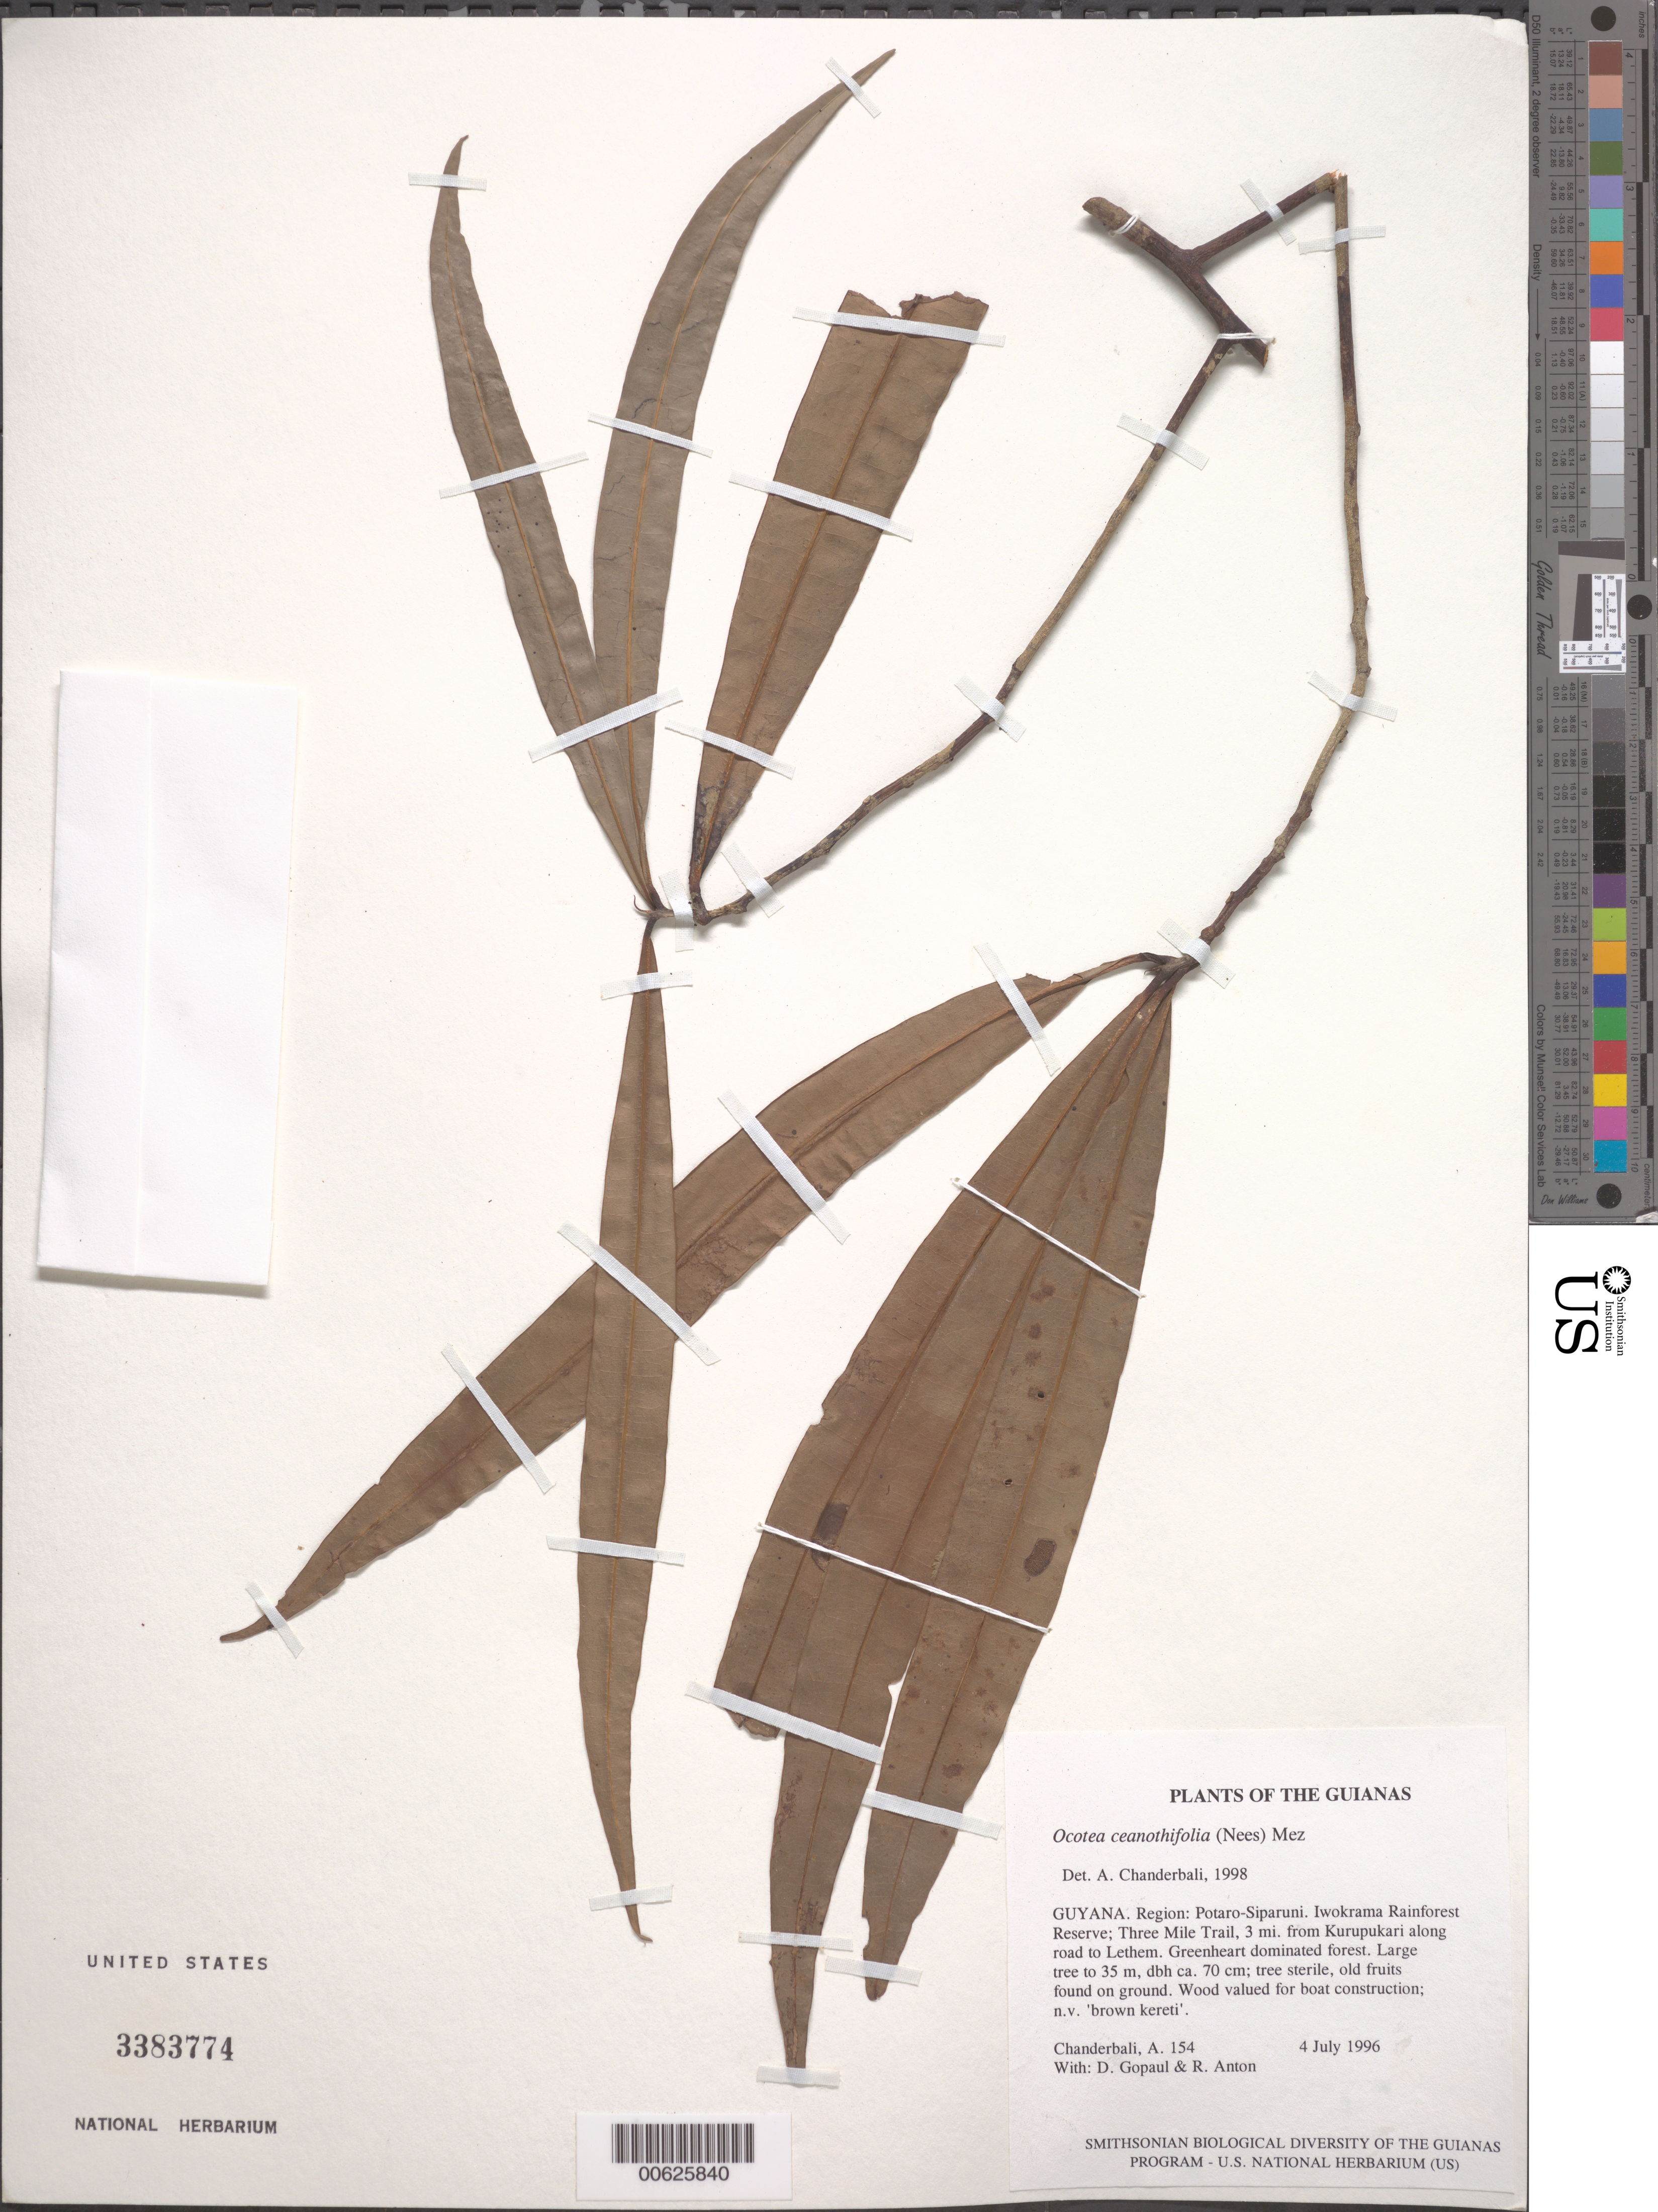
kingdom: Plantae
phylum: Tracheophyta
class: Magnoliopsida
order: Laurales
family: Lauraceae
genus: Ocotea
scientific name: Ocotea ceanothifolia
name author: (Nees) Mez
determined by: Chanderbali, Andre Shashi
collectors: A. S. Chanderbali, D. Gopaul & R. Anton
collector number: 154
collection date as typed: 4 July 1996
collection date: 1996-07-04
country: Guyana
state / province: Potaro-Siparuni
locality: Iwokrama Rainforest Reserve; Three Mile Trail, 3 mi. from Kurupukari along road to Lethem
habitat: Greenheart dominated forest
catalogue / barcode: US 3383774